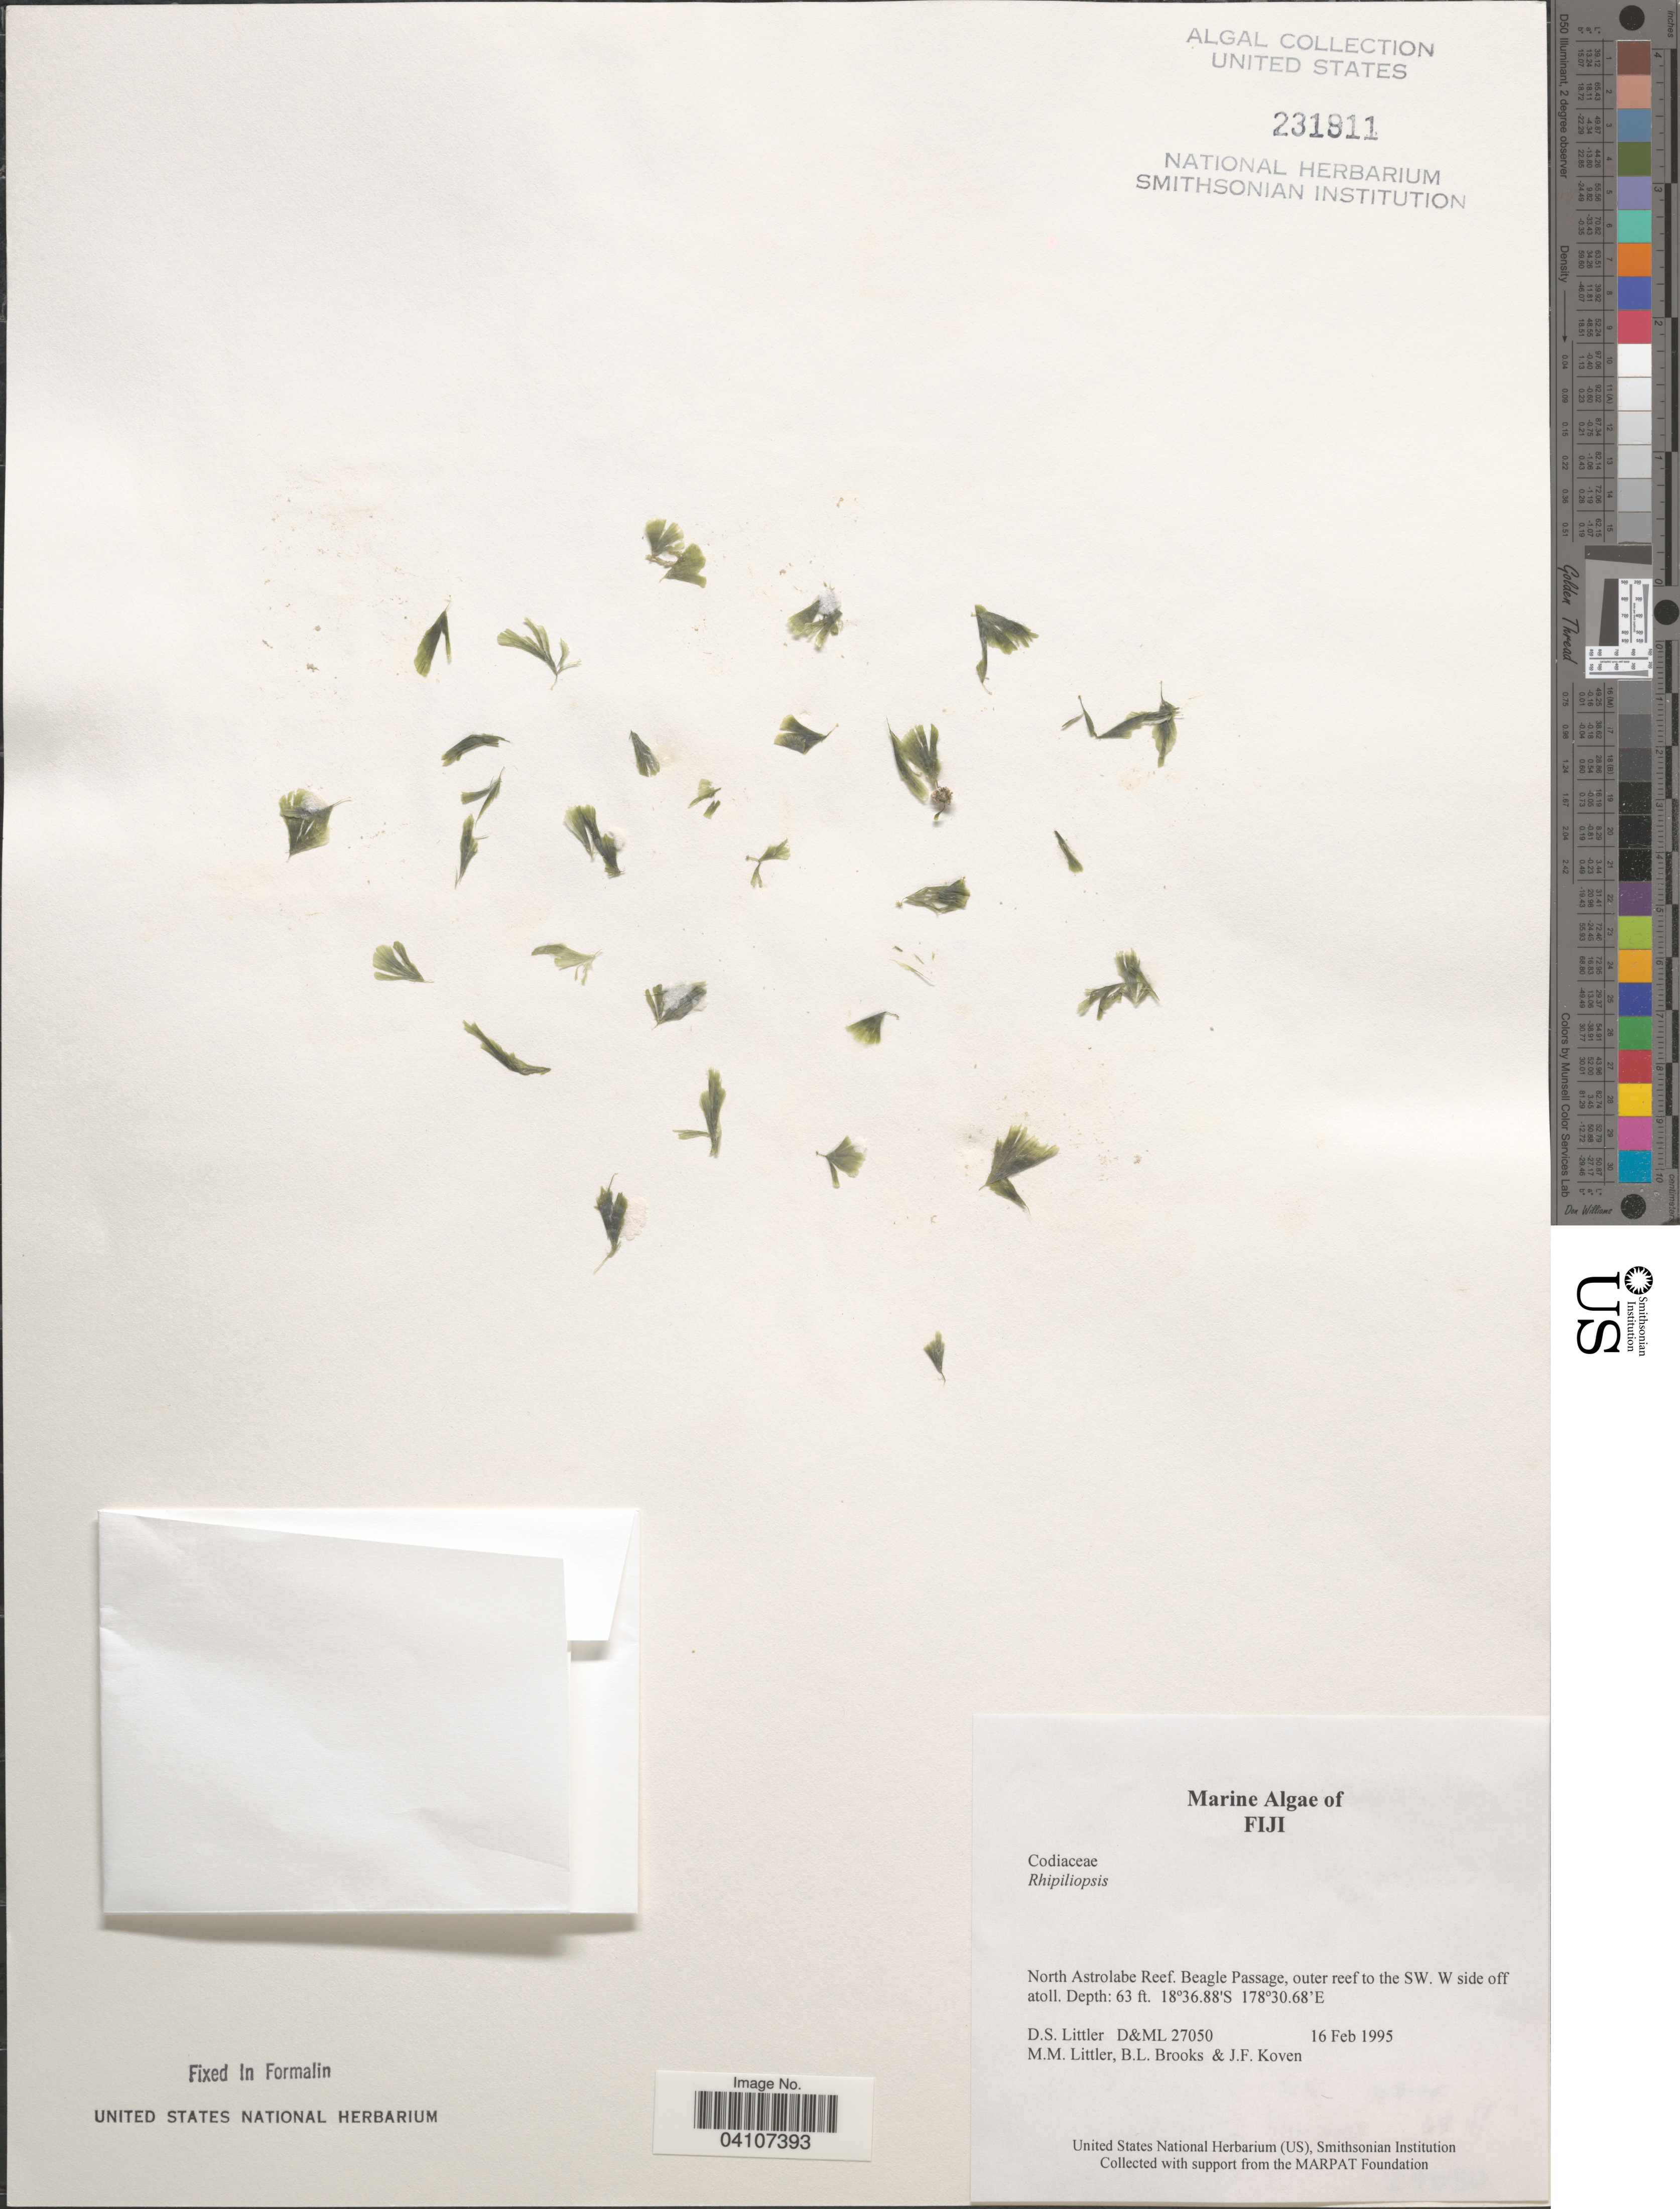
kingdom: Plantae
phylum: Chlorophyta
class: Ulvophyceae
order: Bryopsidales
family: Rhipiliaceae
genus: Rhipiliopsis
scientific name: Rhipiliopsis sp.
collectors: D. S. Littler, B. Brooks & J. Koven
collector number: D&ML 27050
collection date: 1995-02-16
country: Fiji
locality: North Astrolabe Reef. Beagle Passage, outer reef to the SW. W side off atoll.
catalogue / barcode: US 213811